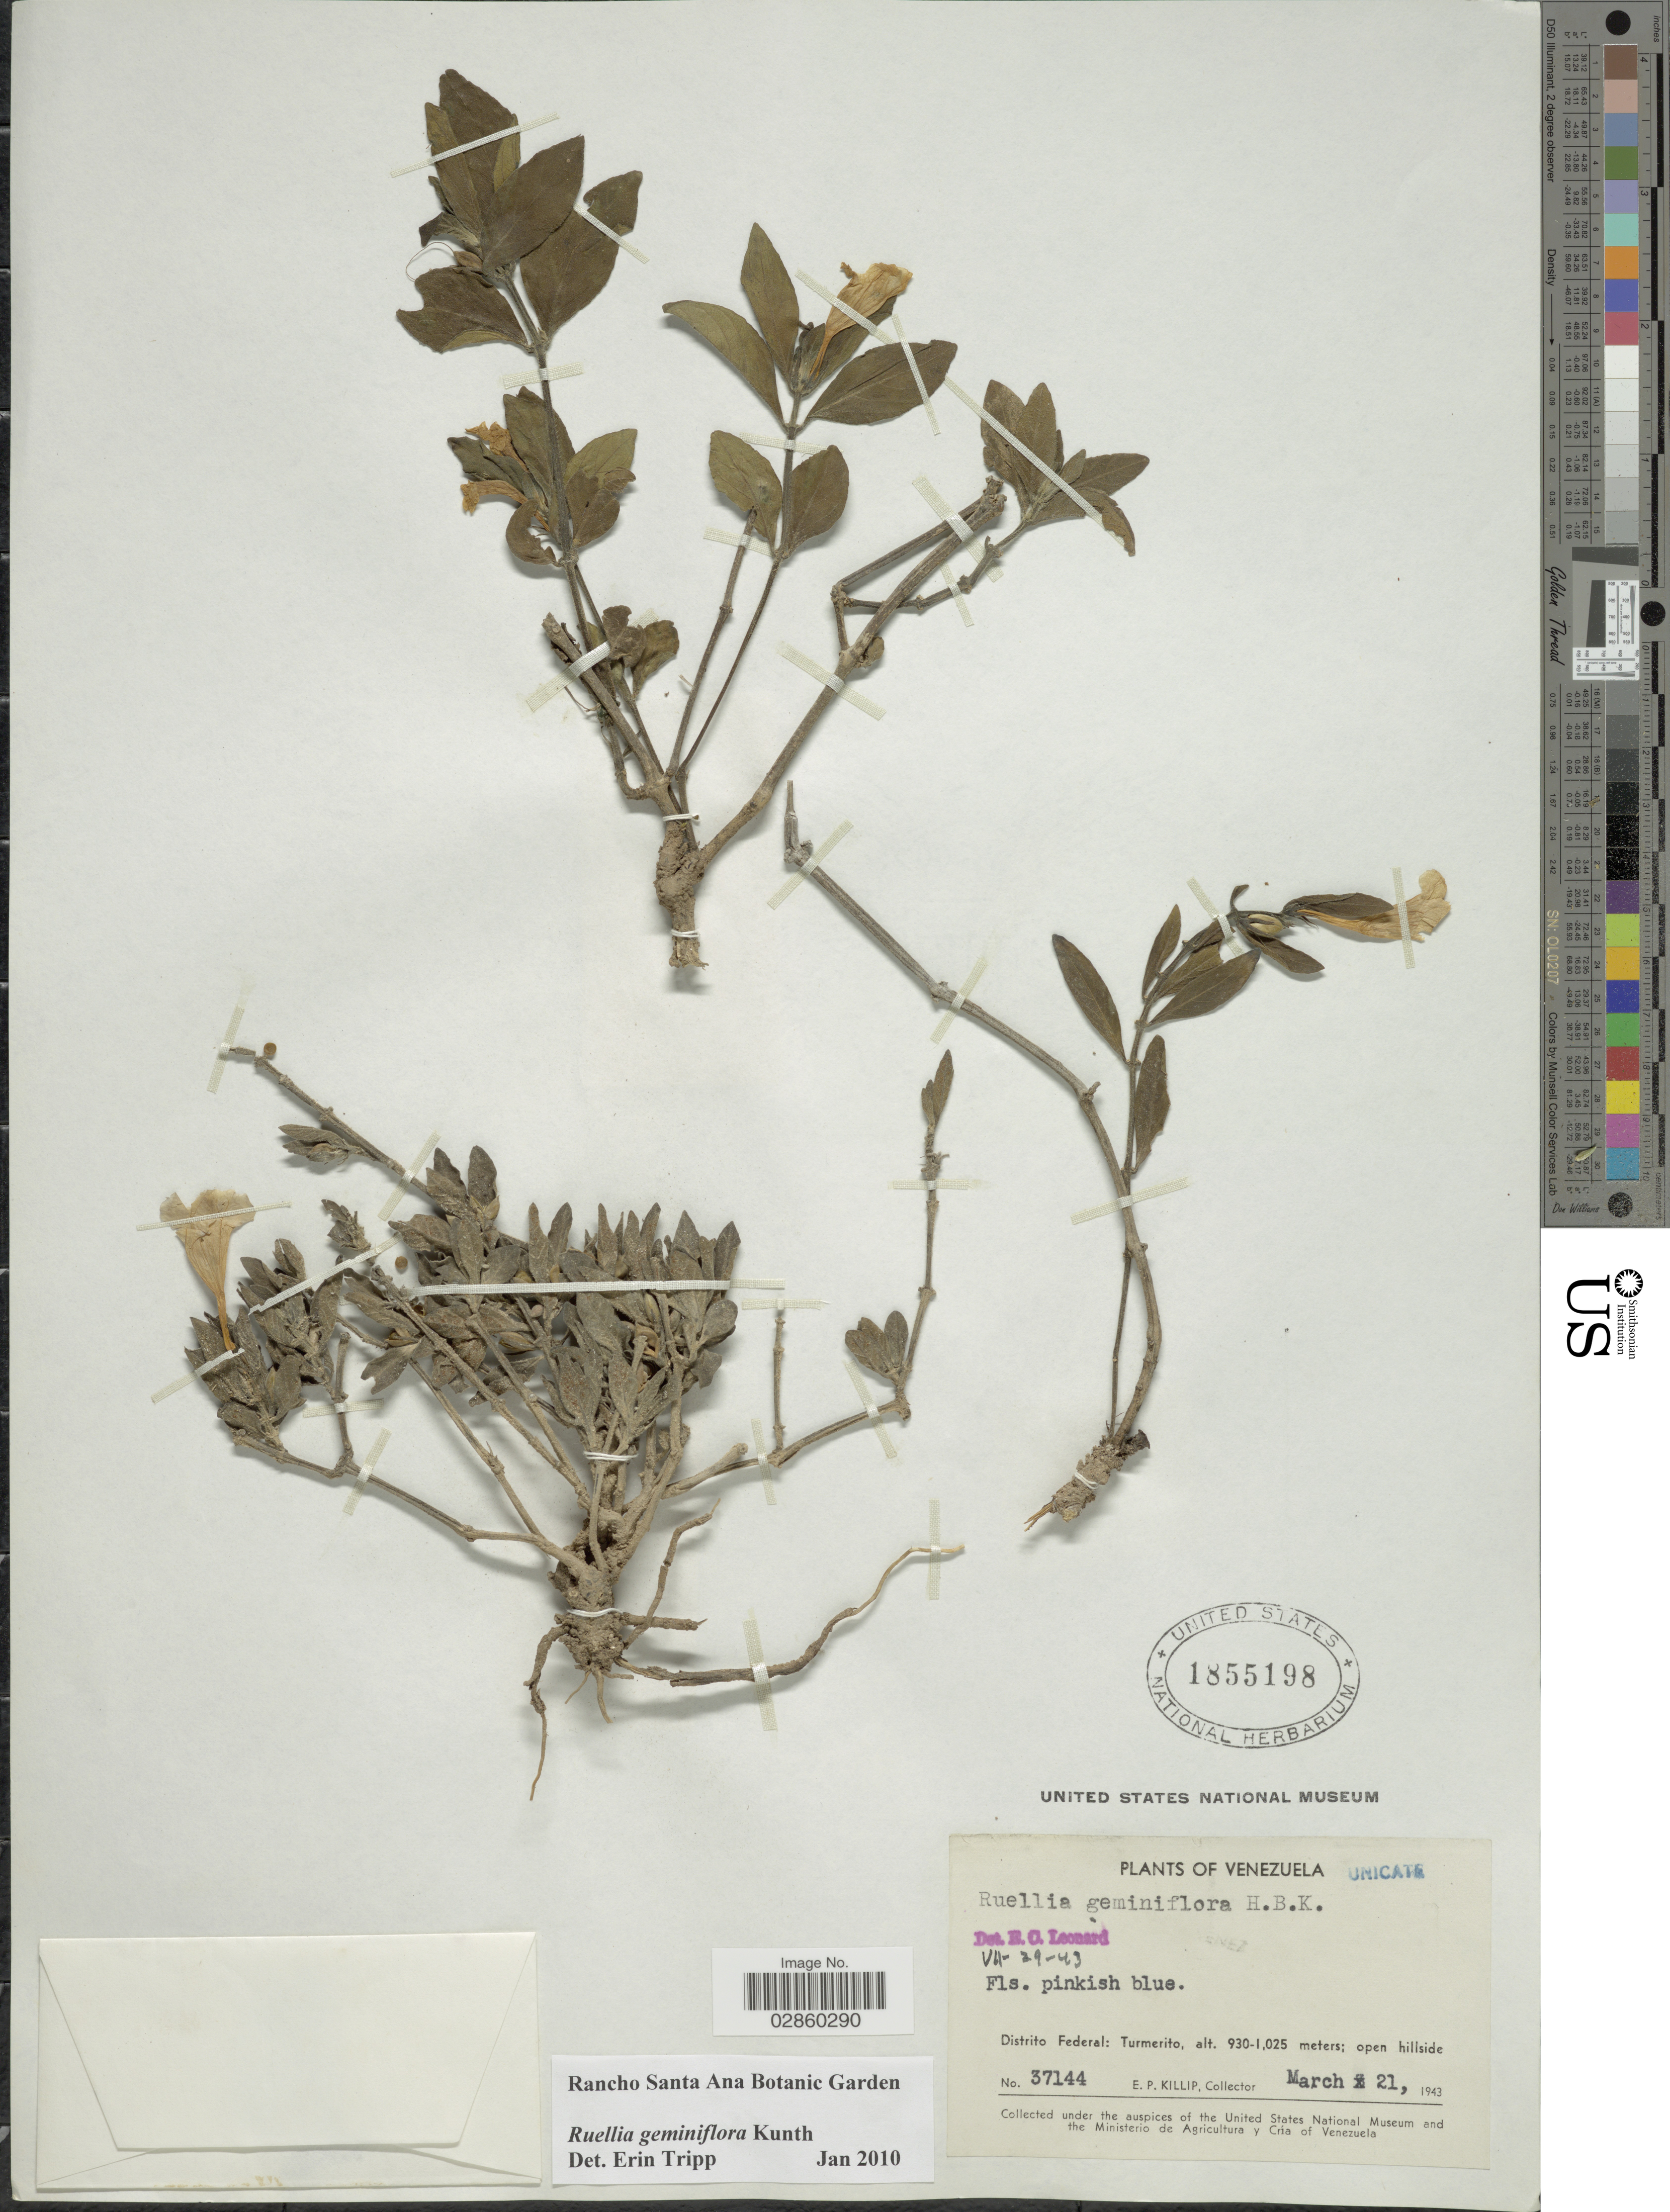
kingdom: Plantae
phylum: Tracheophyta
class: Magnoliopsida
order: Lamiales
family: Acanthaceae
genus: Ruellia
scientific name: Ruellia geminiflora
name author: Kunth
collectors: E. P. Killip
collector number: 37144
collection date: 1943-03-21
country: Venezuela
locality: Distrito Federal, Turmerito.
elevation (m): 930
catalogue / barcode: US 1855198